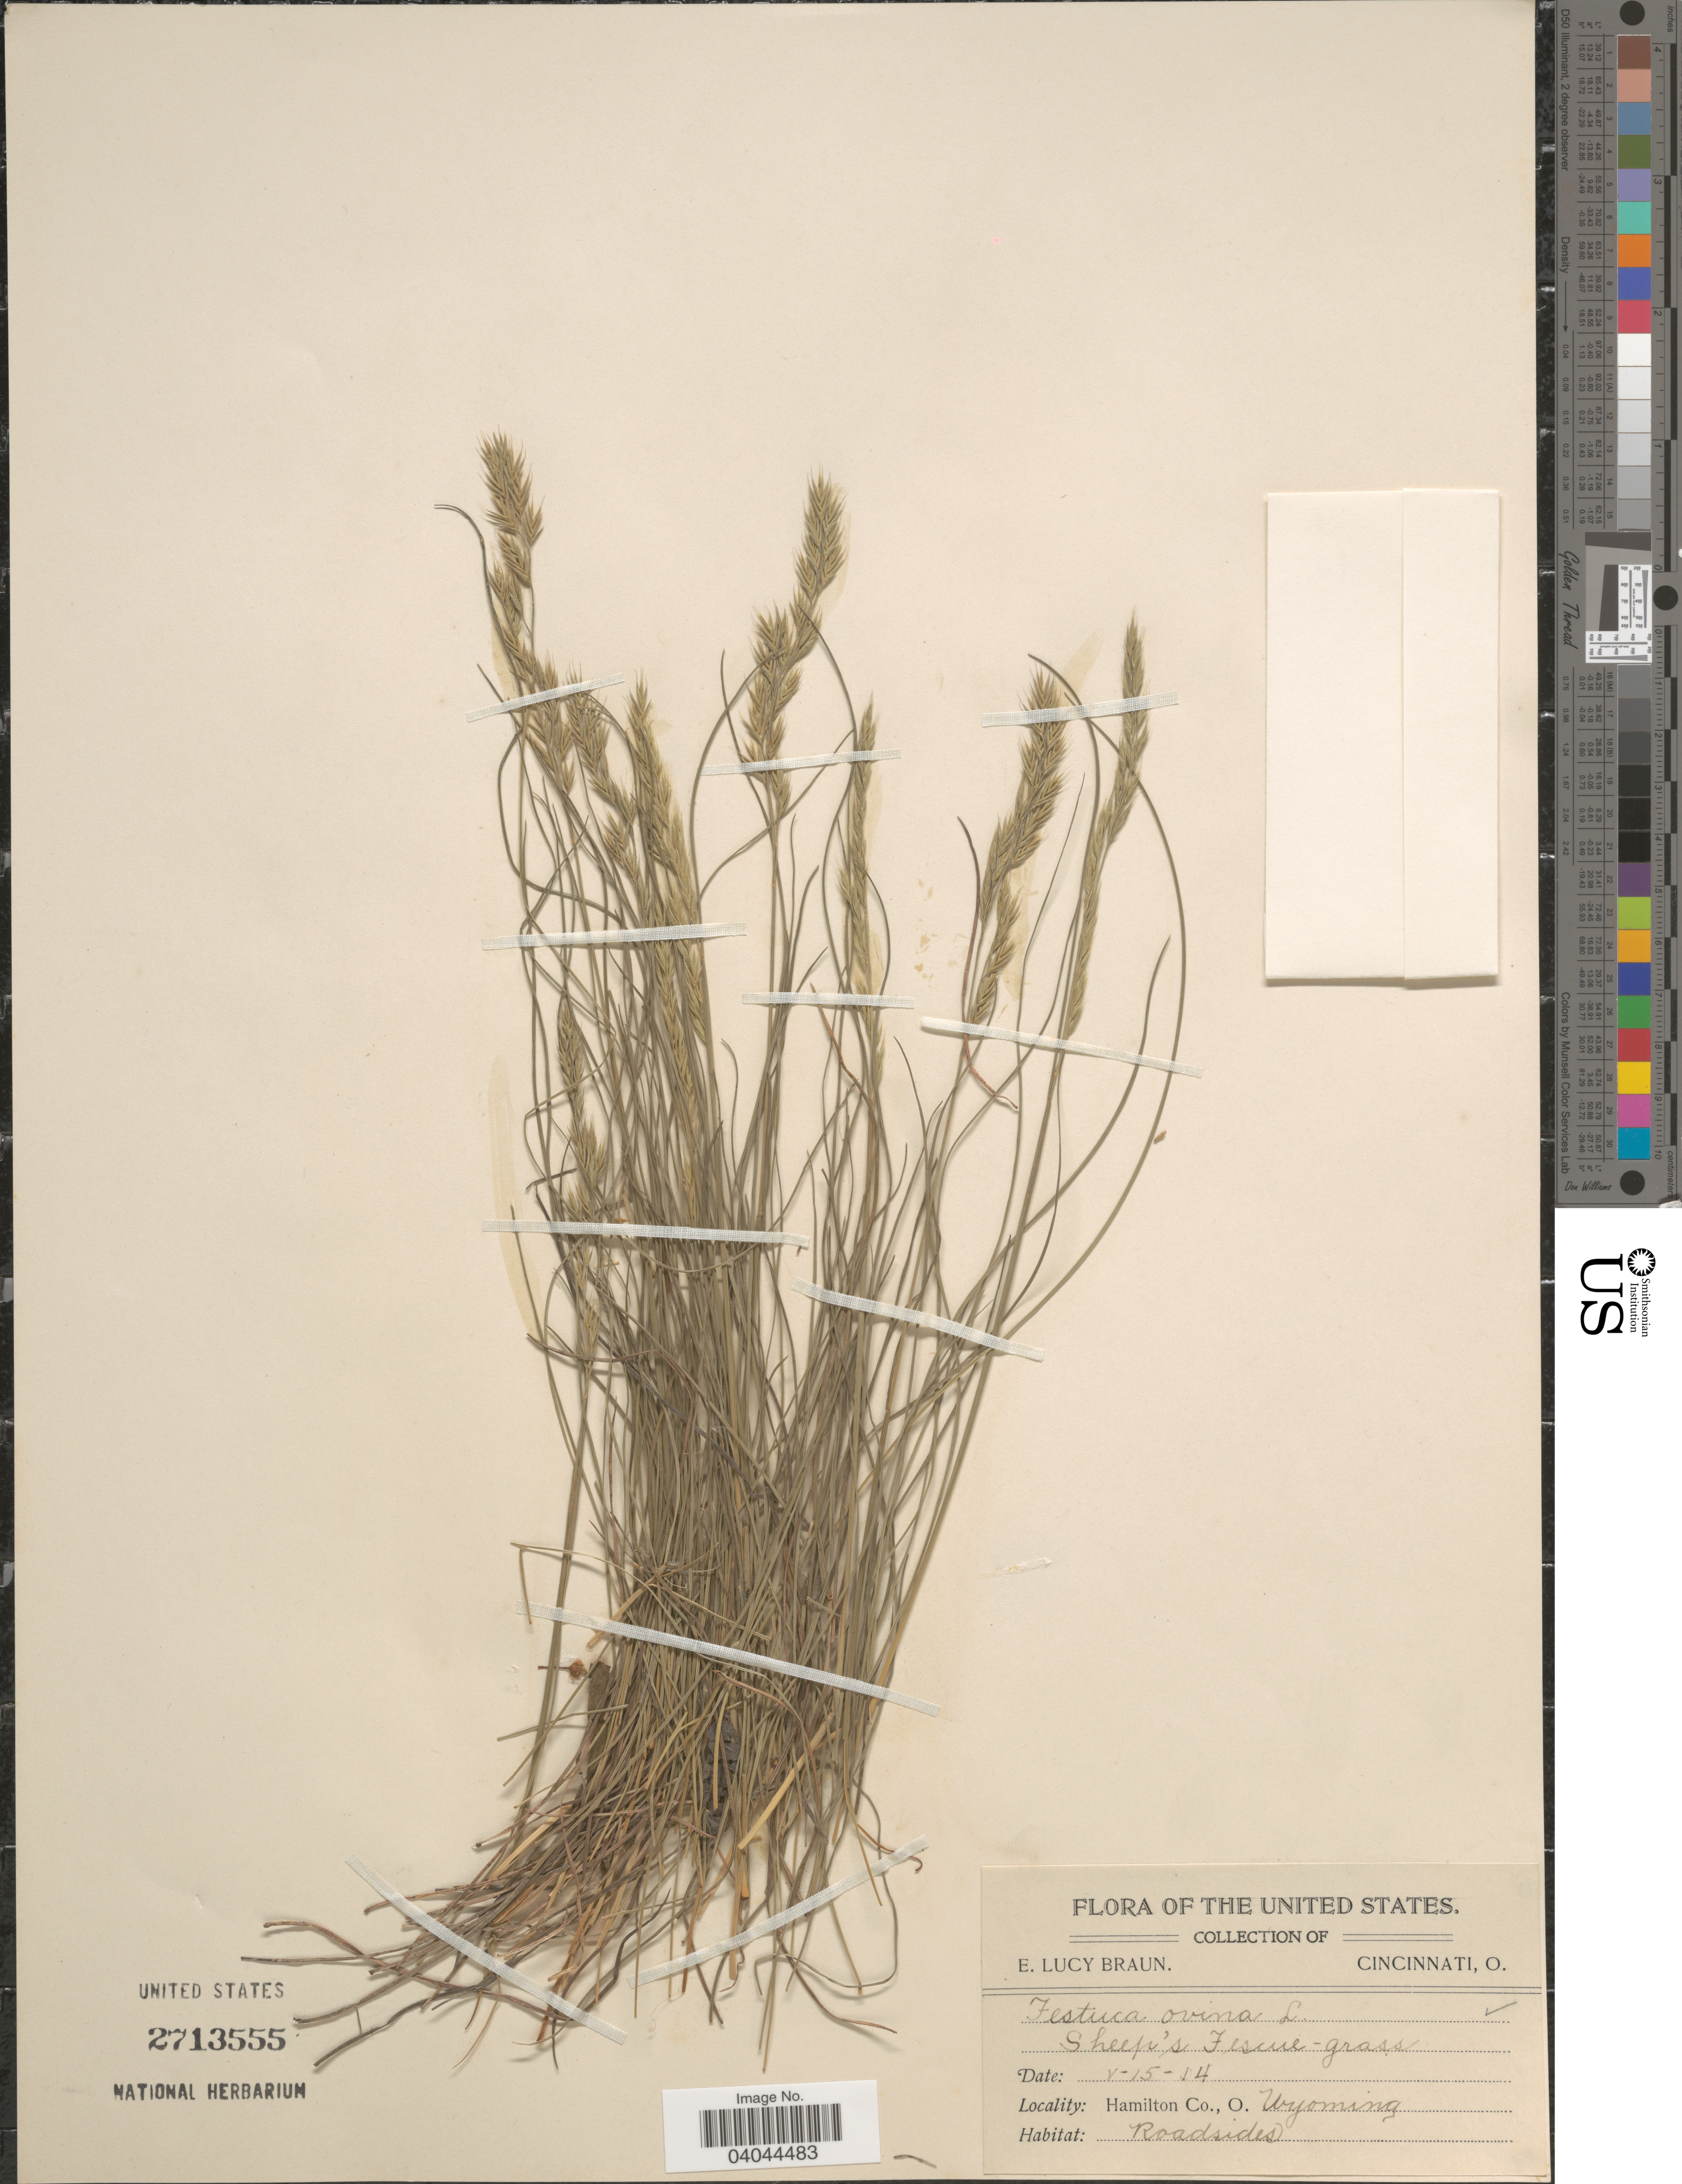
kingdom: Plantae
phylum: Tracheophyta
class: Liliopsida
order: Poales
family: Poaceae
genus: Festuca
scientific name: Festuca ovina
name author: L.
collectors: E. L. Braun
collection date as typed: Transcribed d/m/y: 15/5/14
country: United States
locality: Hamilton Co., O. Wyoming.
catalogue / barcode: US 2713555